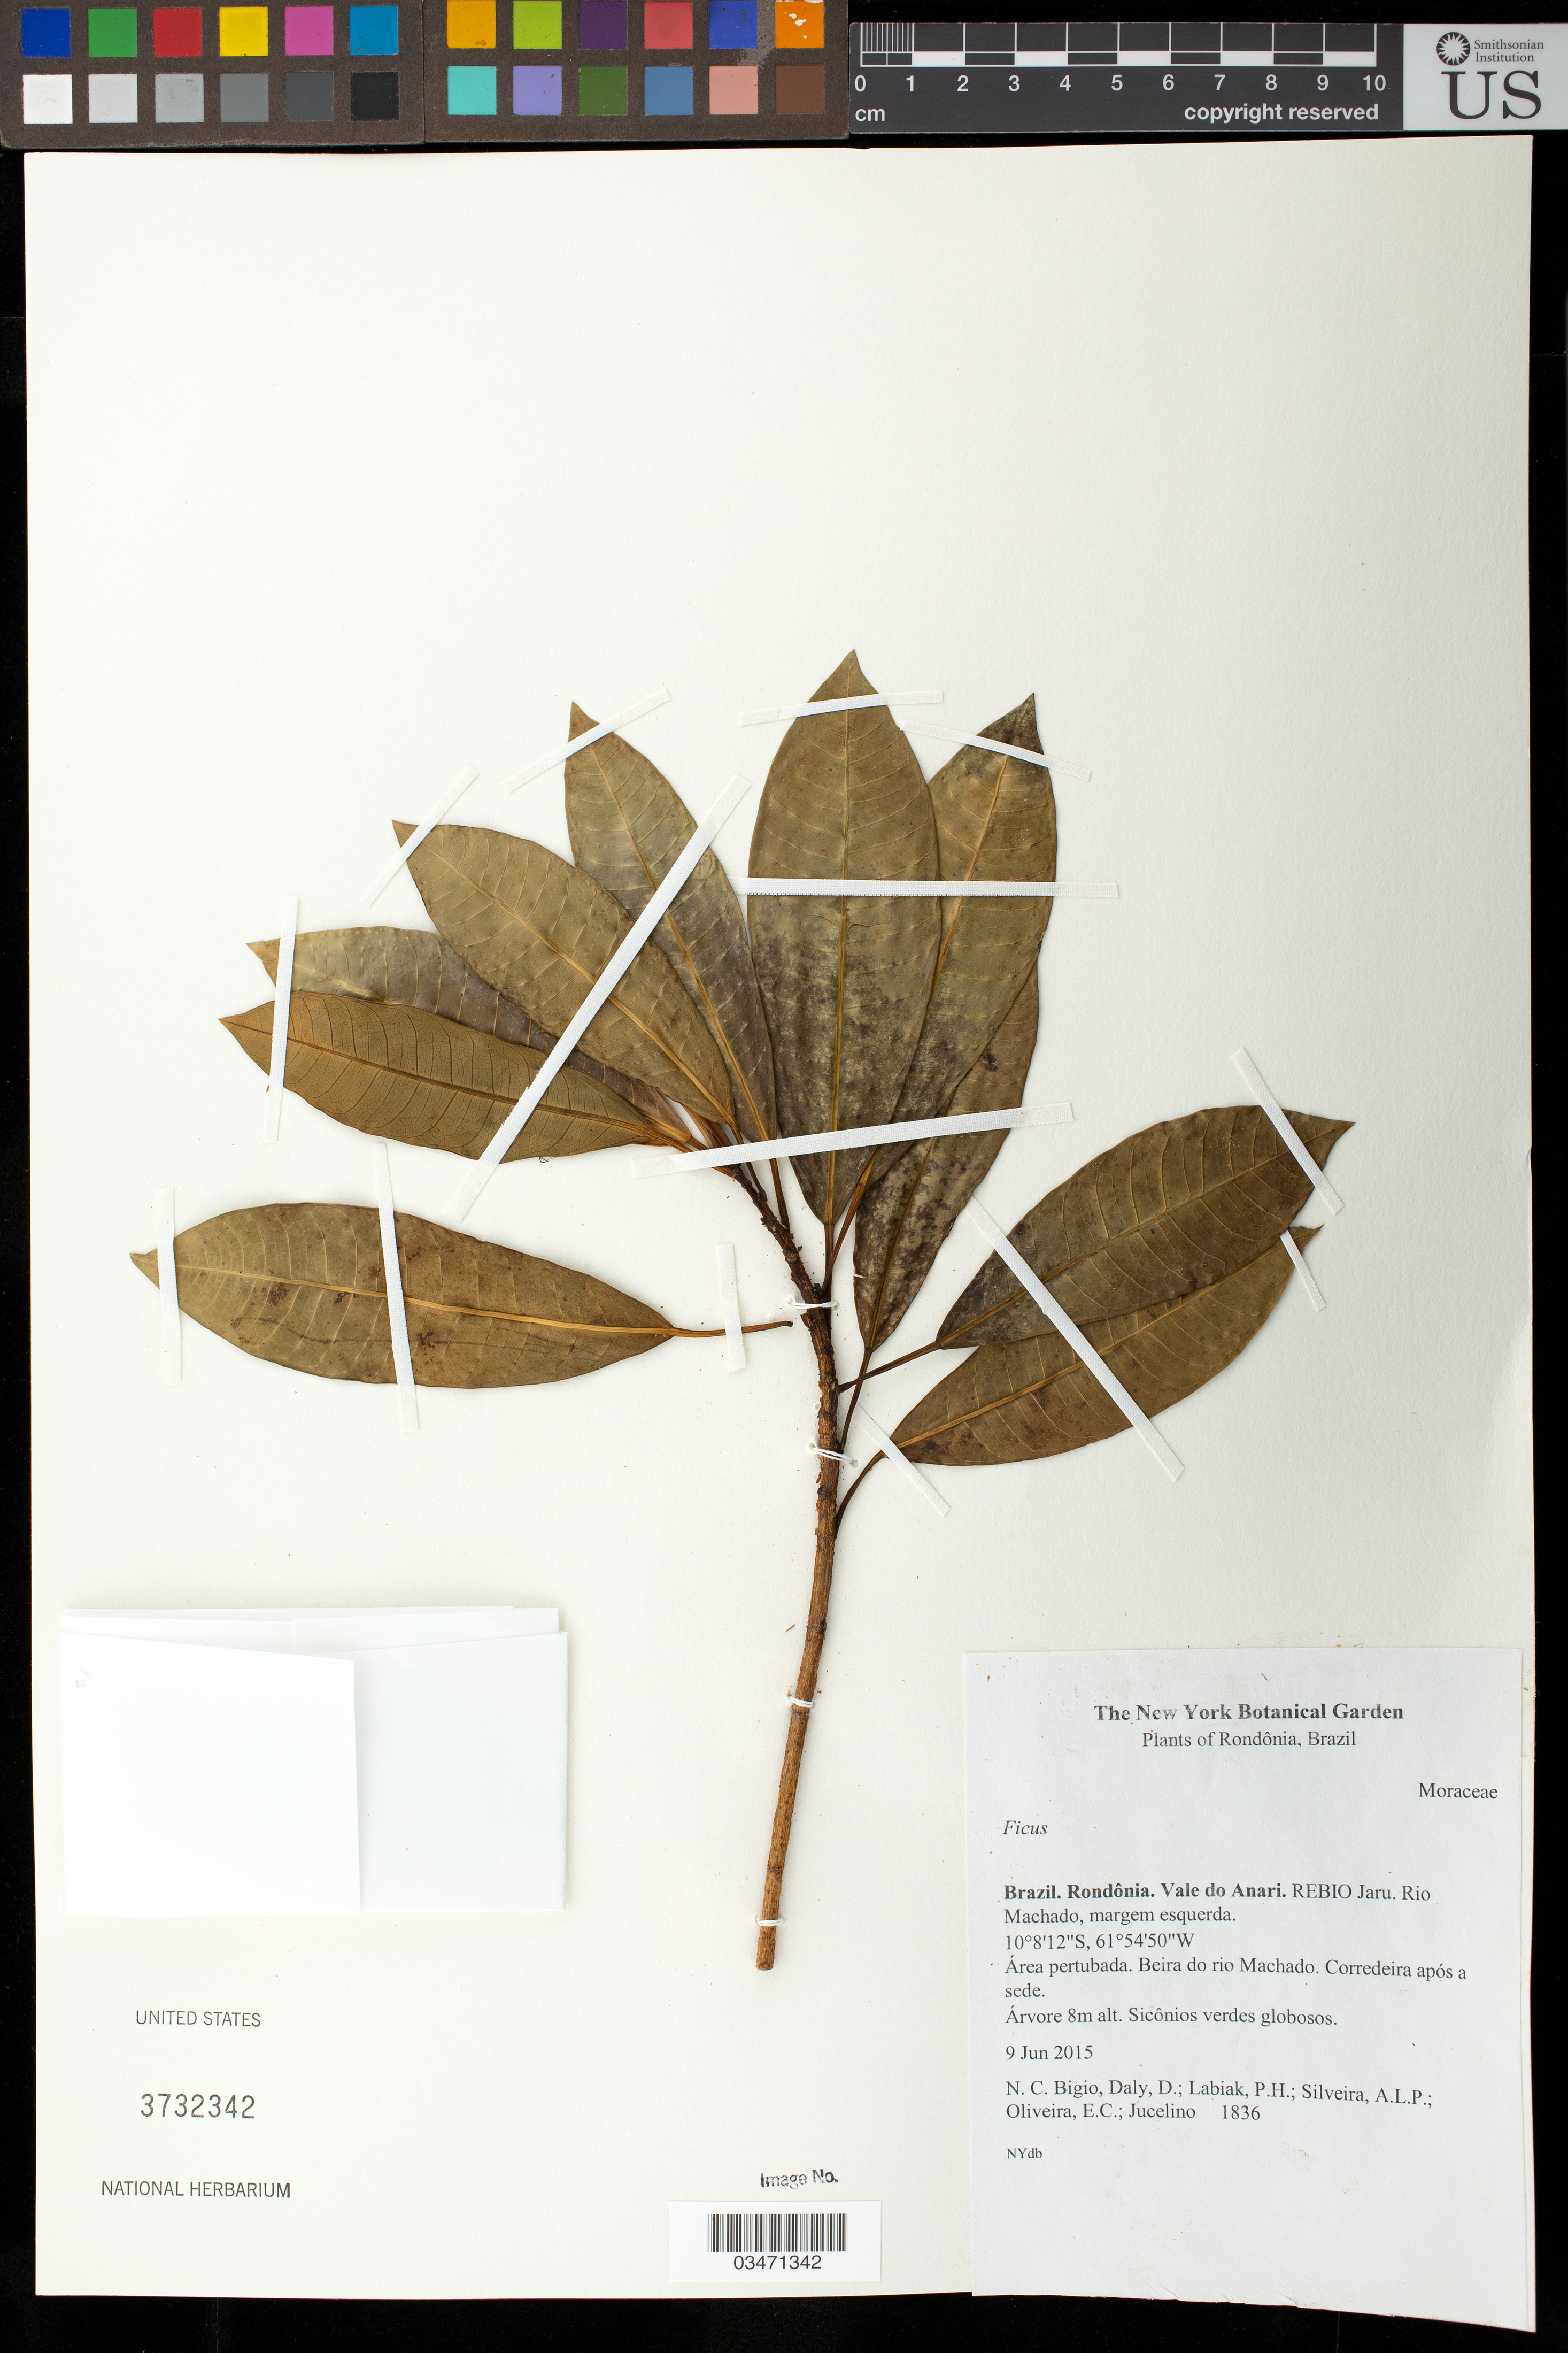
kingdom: Plantae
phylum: Tracheophyta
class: Magnoliopsida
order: Rosales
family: Moraceae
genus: Ficus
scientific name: Ficus sp.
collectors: N. C. Bigio, D. Daly, P. H. Labiak, -. Silveira, E. Oliveira & -. Jucelino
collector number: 1836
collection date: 2015-06-09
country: Brazil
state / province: Rondônia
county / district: Vale do Anari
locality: REBIO Jaru. Rio Machado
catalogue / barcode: US 3732342